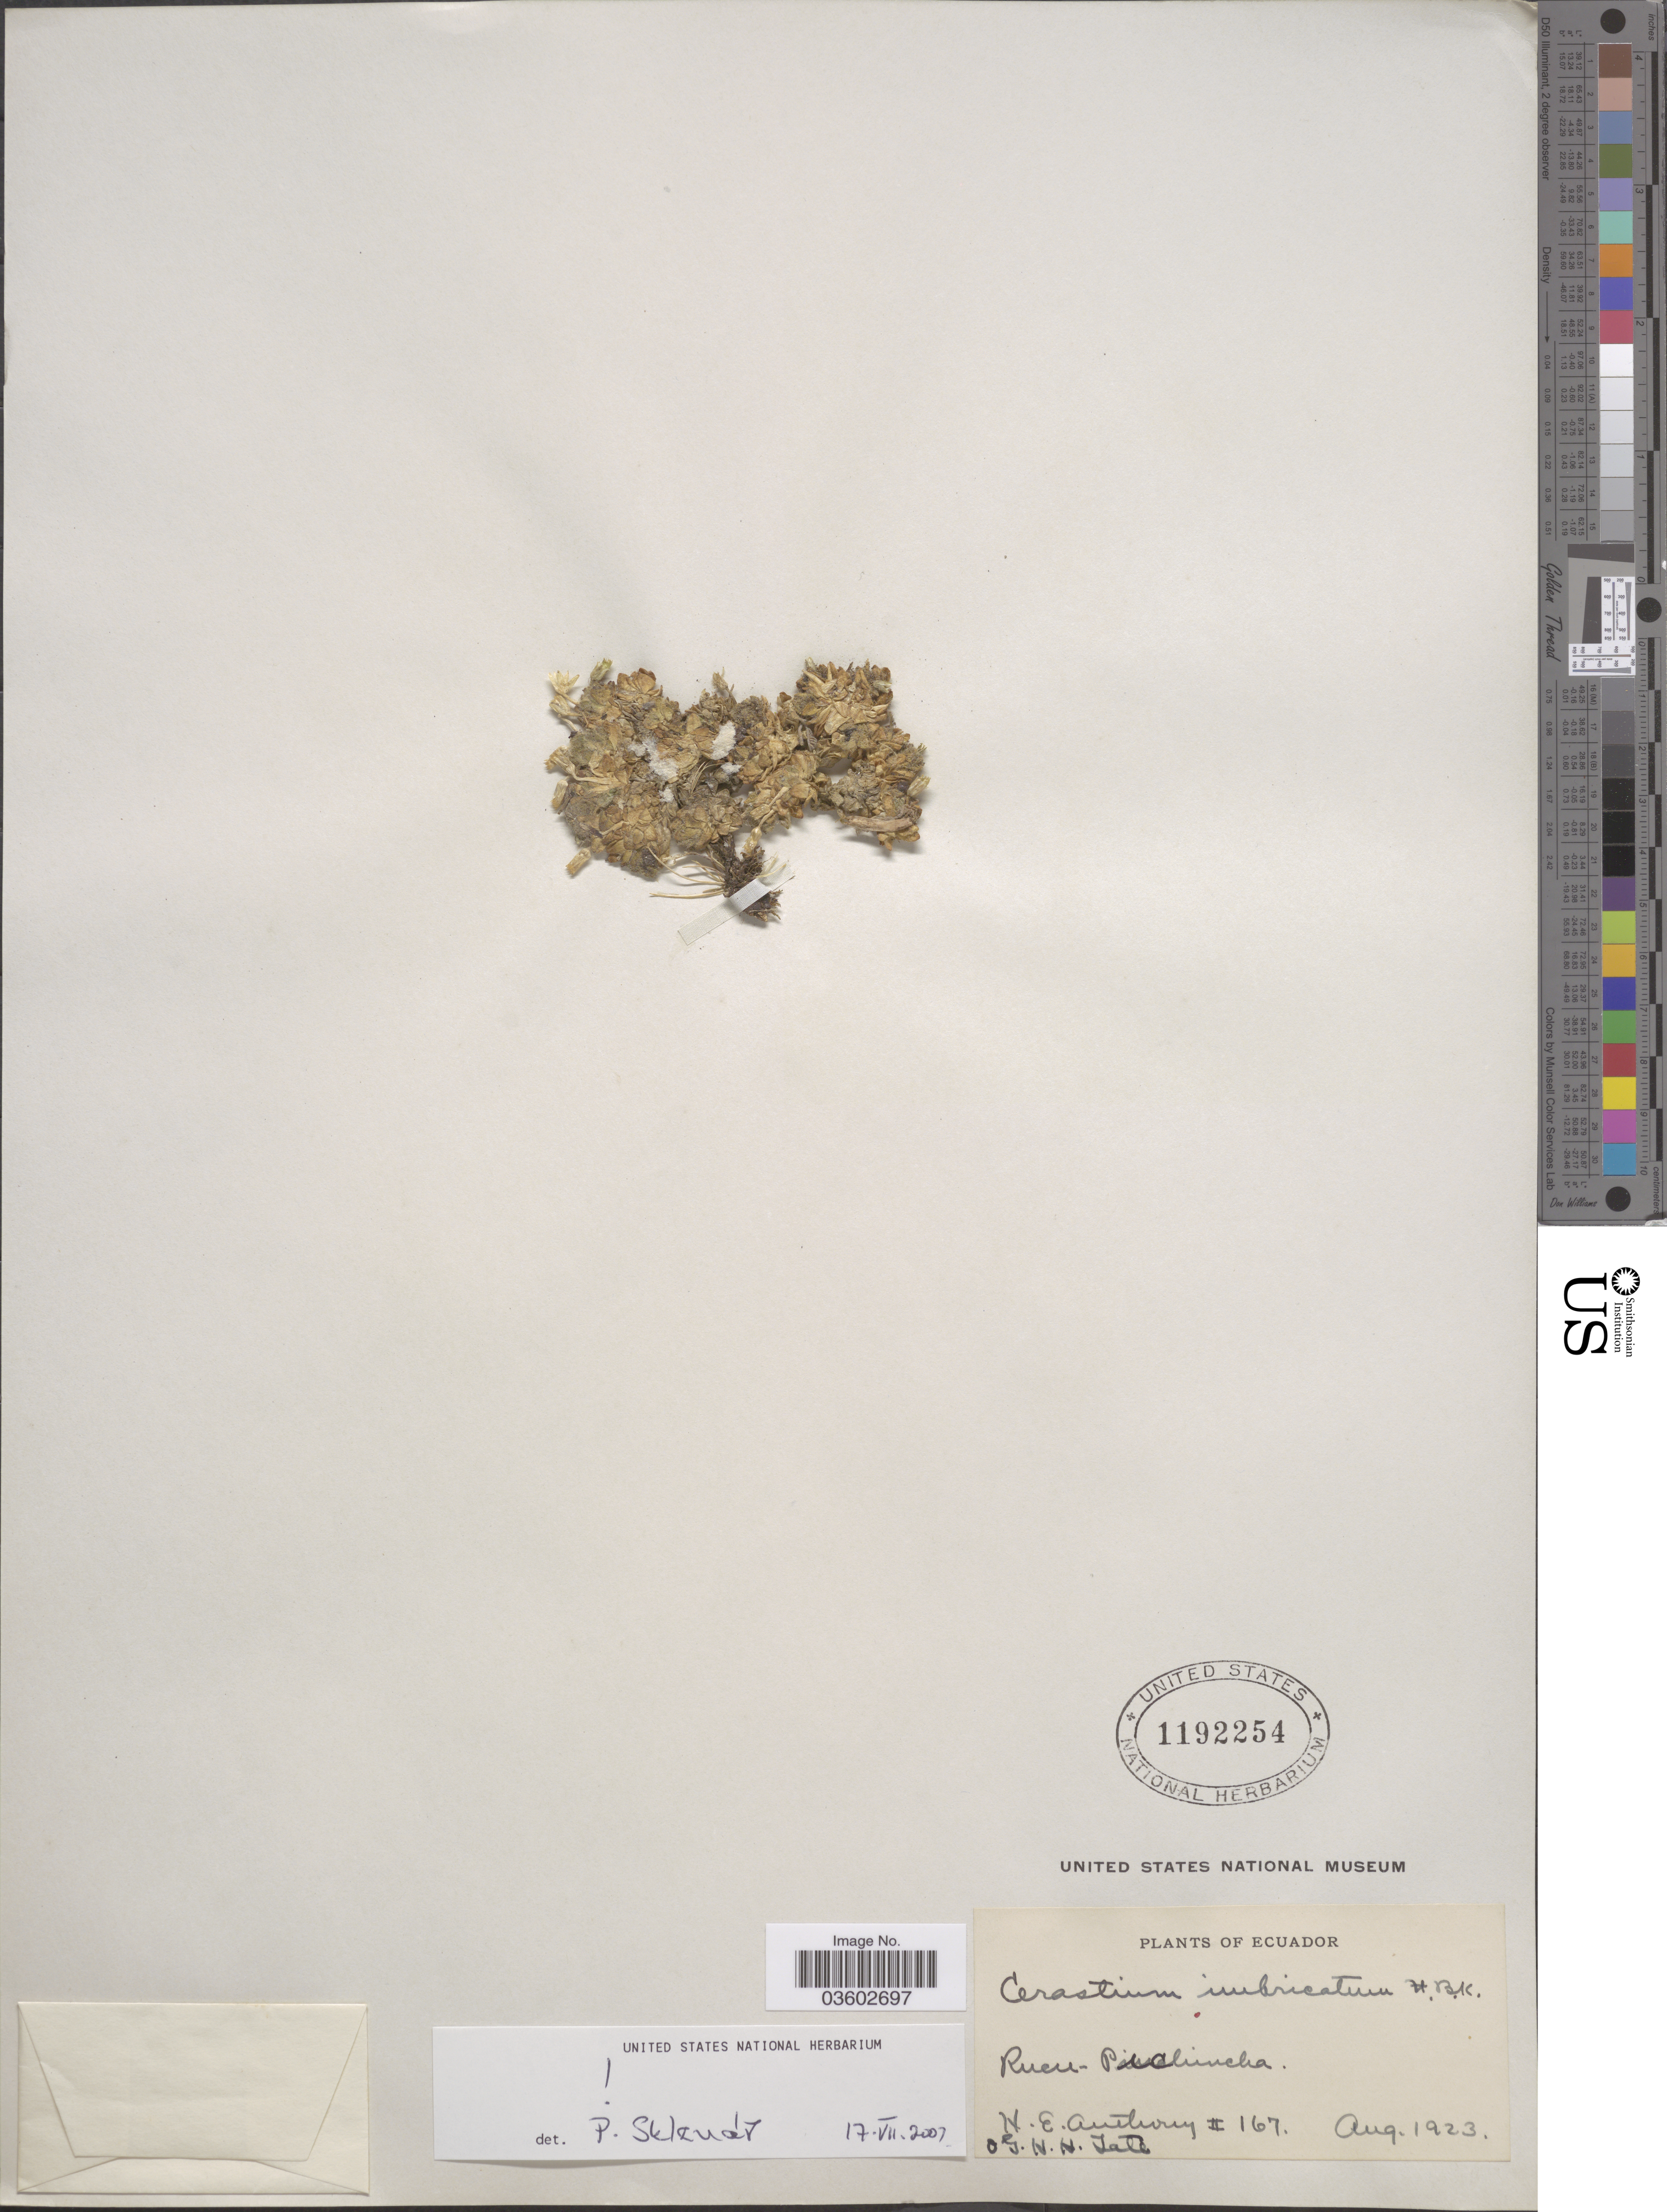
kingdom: Plantae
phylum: Tracheophyta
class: Magnoliopsida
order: Caryophyllales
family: Caryophyllaceae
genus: Cerastium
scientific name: Cerastium imbricatum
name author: Kunth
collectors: H. E. Anthony & G. H. H.Tate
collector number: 167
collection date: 1923-08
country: Ecuador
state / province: Pichincha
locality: Rucu- Pichincha.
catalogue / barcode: US 1192254